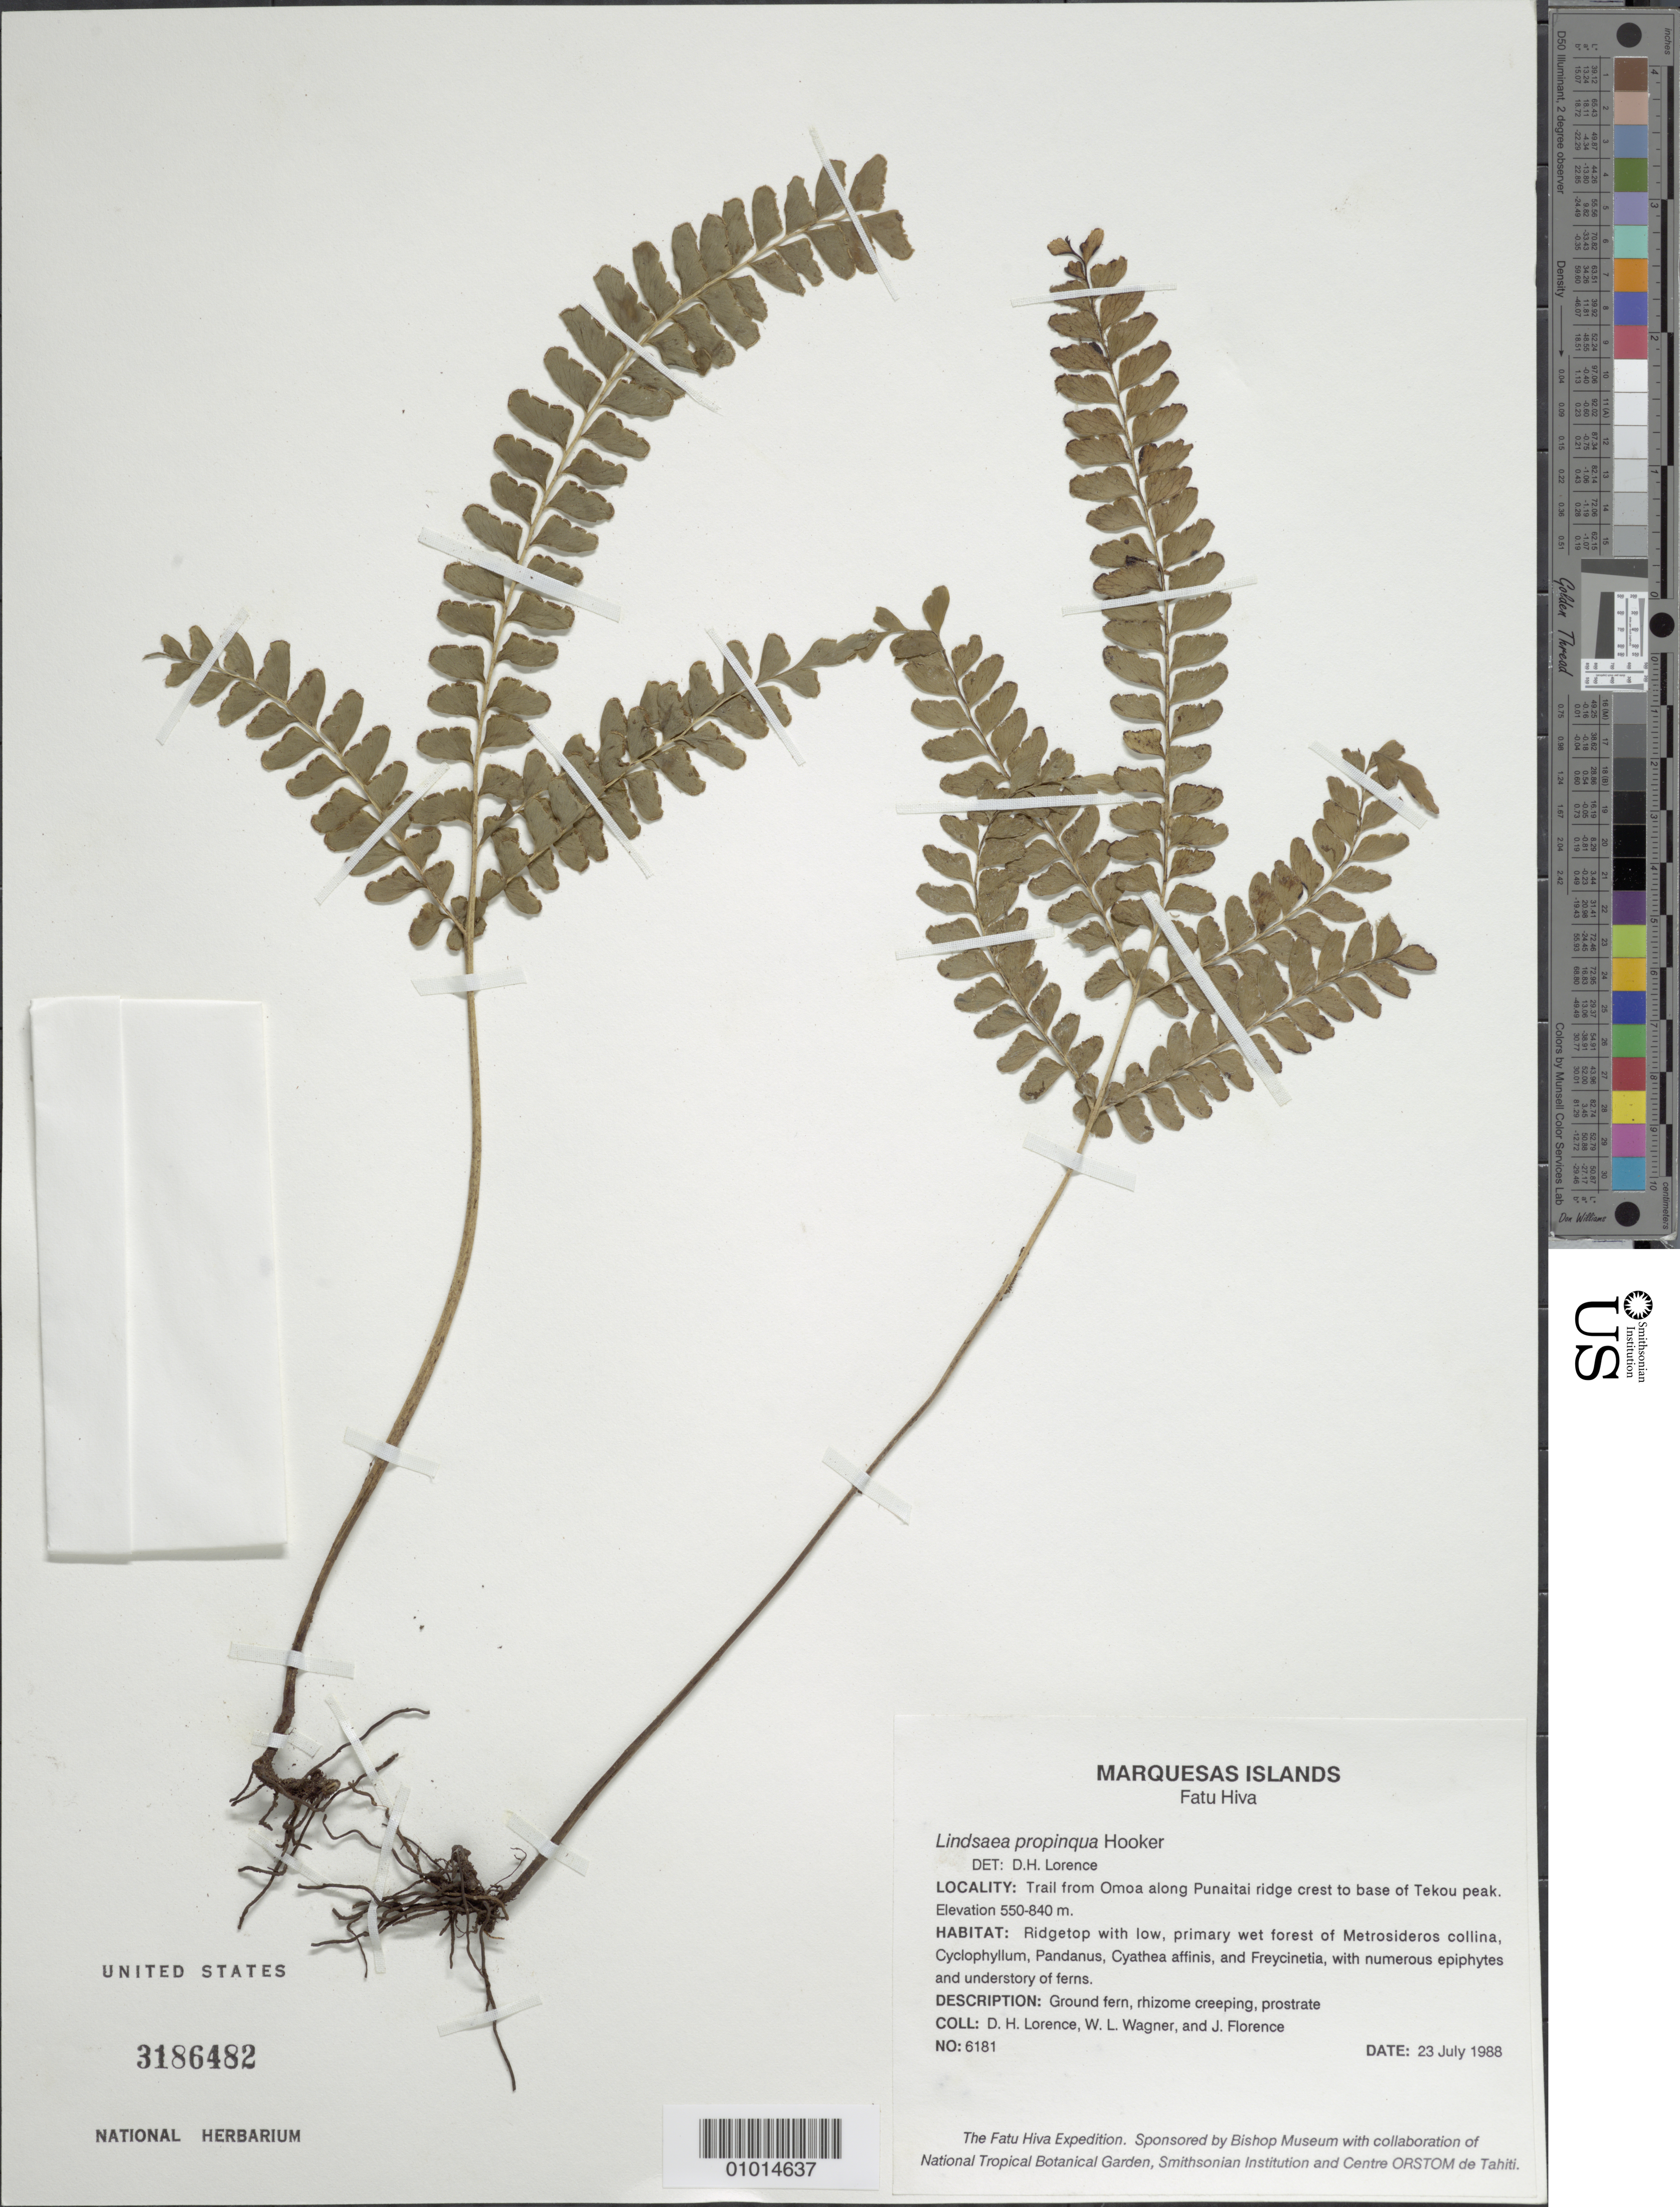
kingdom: Plantae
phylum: Tracheophyta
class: Polypodiopsida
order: Polypodiales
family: Lindsaeaceae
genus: Lindsaea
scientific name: Lindsaea propinqua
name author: Hook.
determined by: Wood, Kenneth R.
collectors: D. Lorence, W. L. Wagner & J. Florence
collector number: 6181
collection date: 1988-07-23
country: French Polynesia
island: Fatu Hiva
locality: Trail from 'Omo'a along Punaitai ridge crest to base of Tekou peak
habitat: Ridgetop with low, primary wet forest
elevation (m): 550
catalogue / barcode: US 3186482